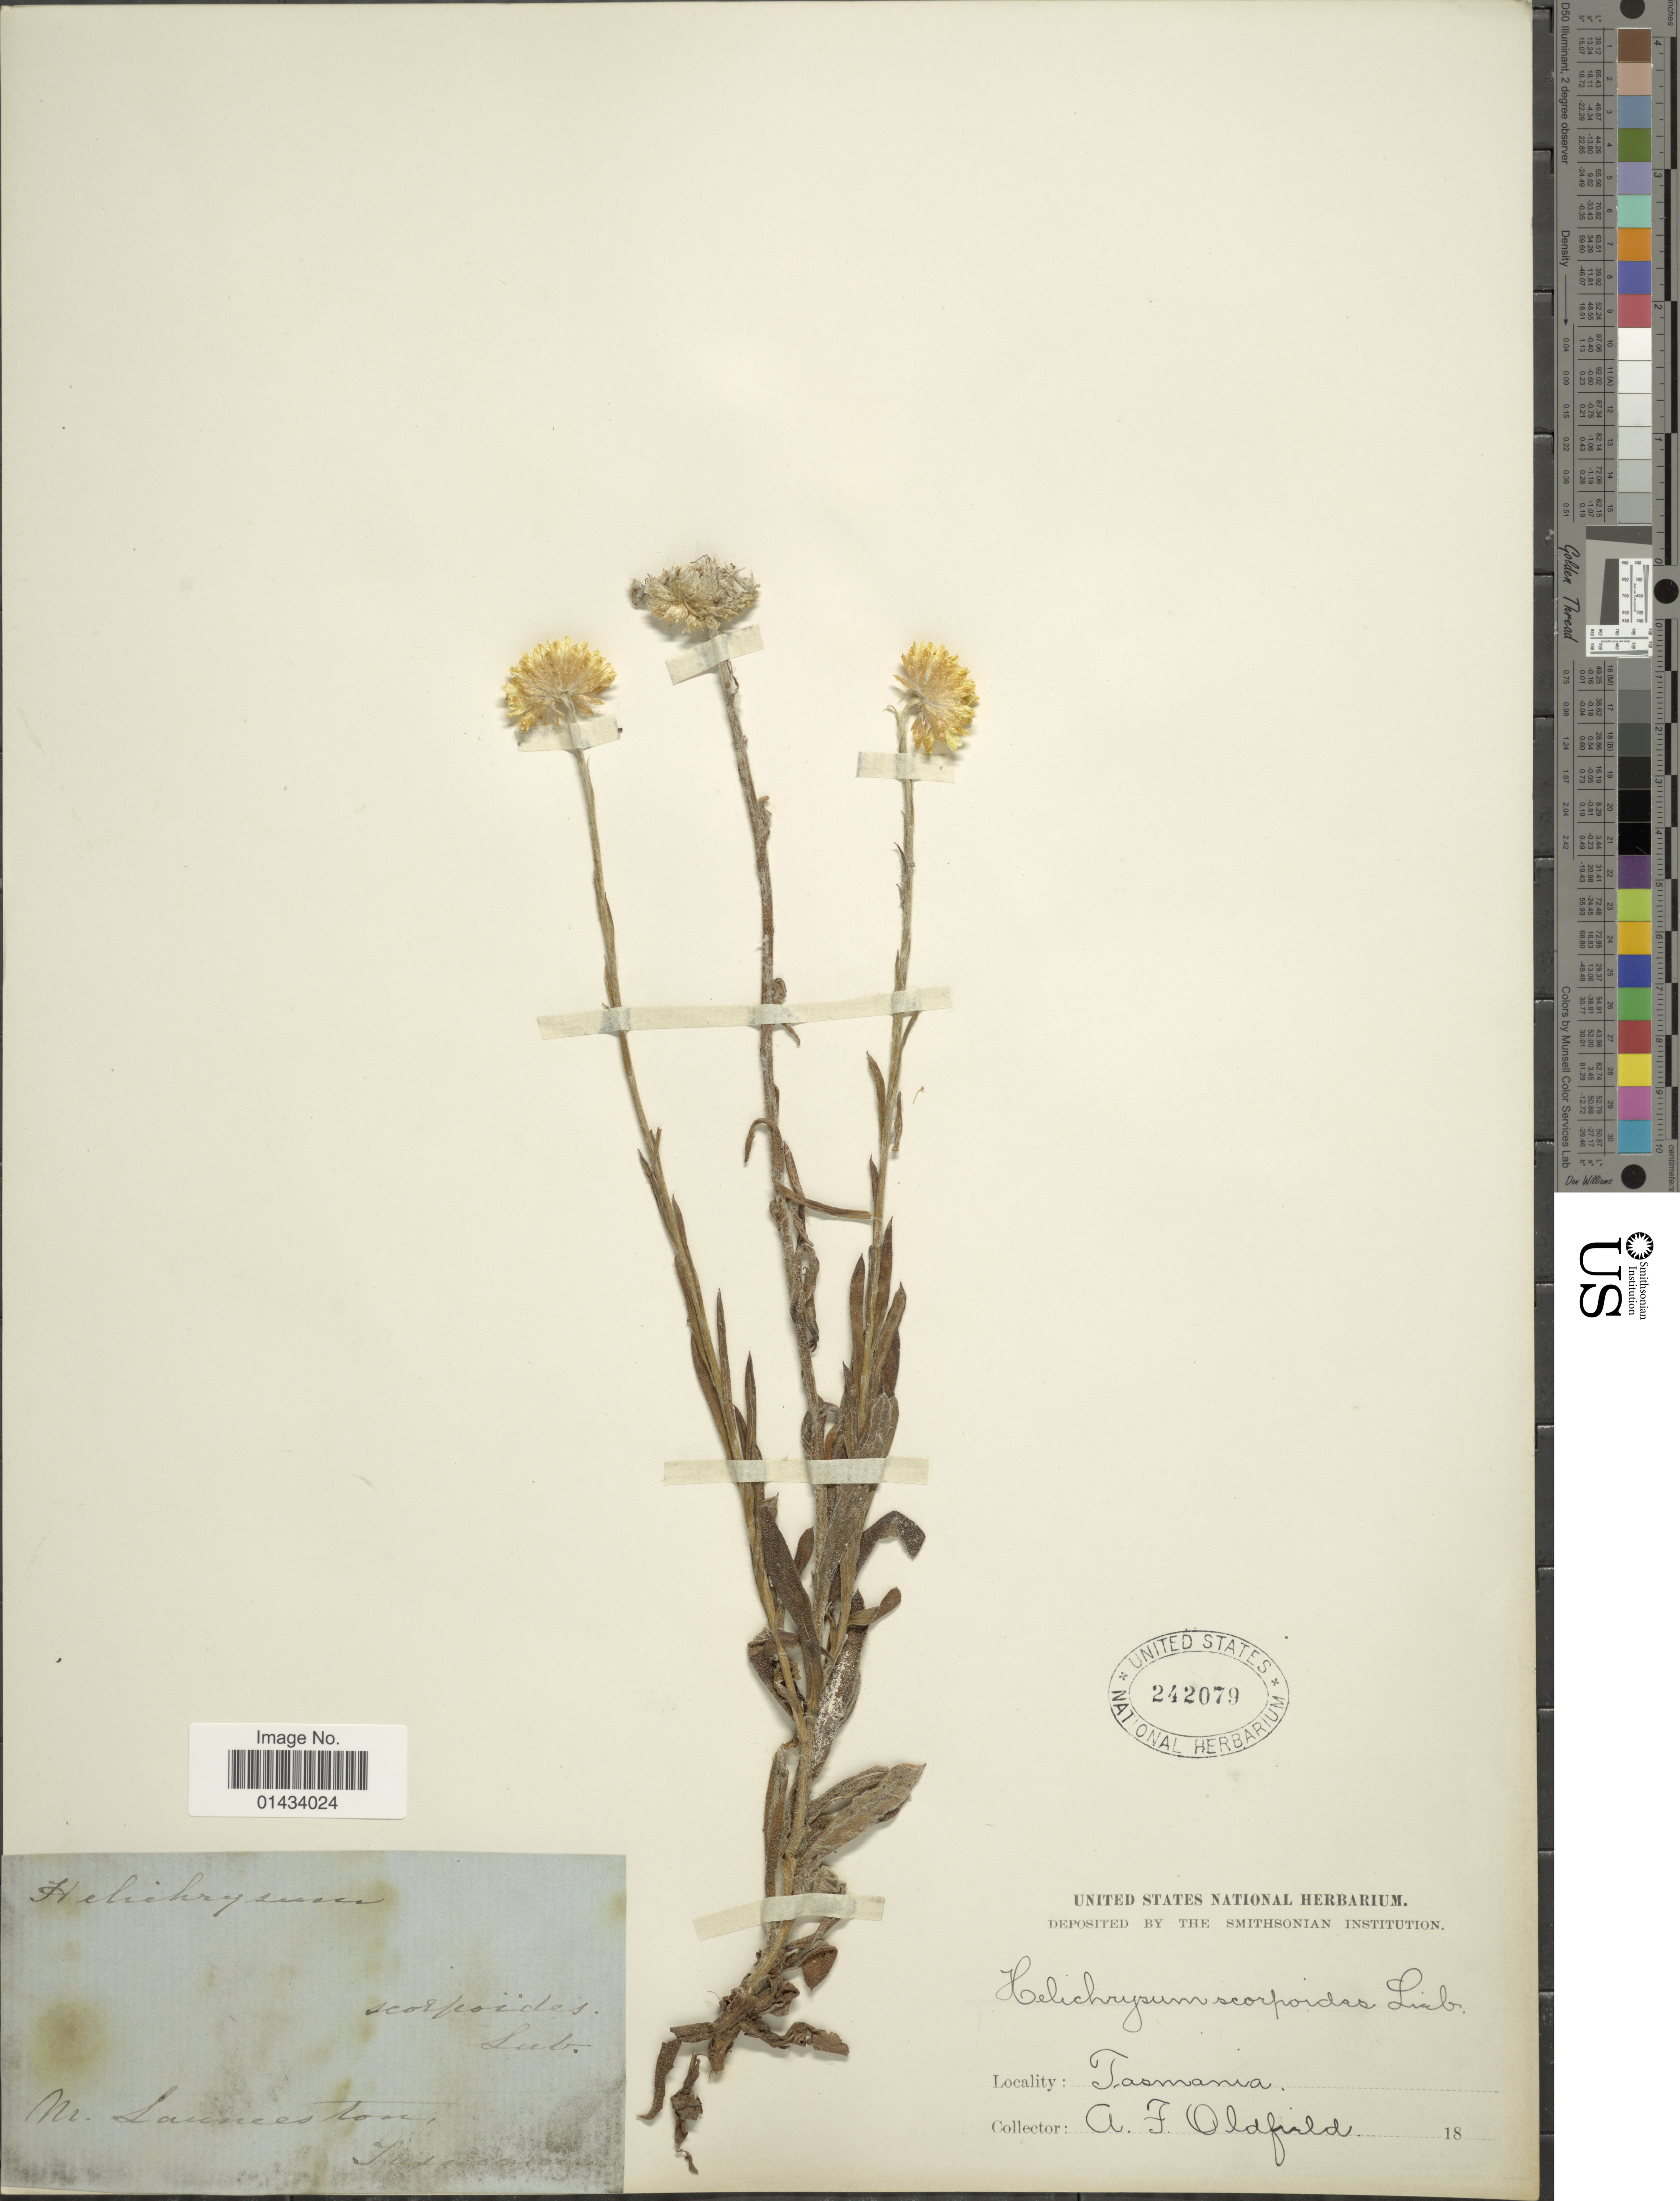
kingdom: Plantae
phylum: Tracheophyta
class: Magnoliopsida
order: Asterales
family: Asteraceae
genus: Coronidium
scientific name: Coronidium scorpioides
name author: (Labill.) Paul G. Wilson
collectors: A. Oldfield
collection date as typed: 18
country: Australia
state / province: Tasmania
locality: Nr. Launceston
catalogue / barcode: US 242079